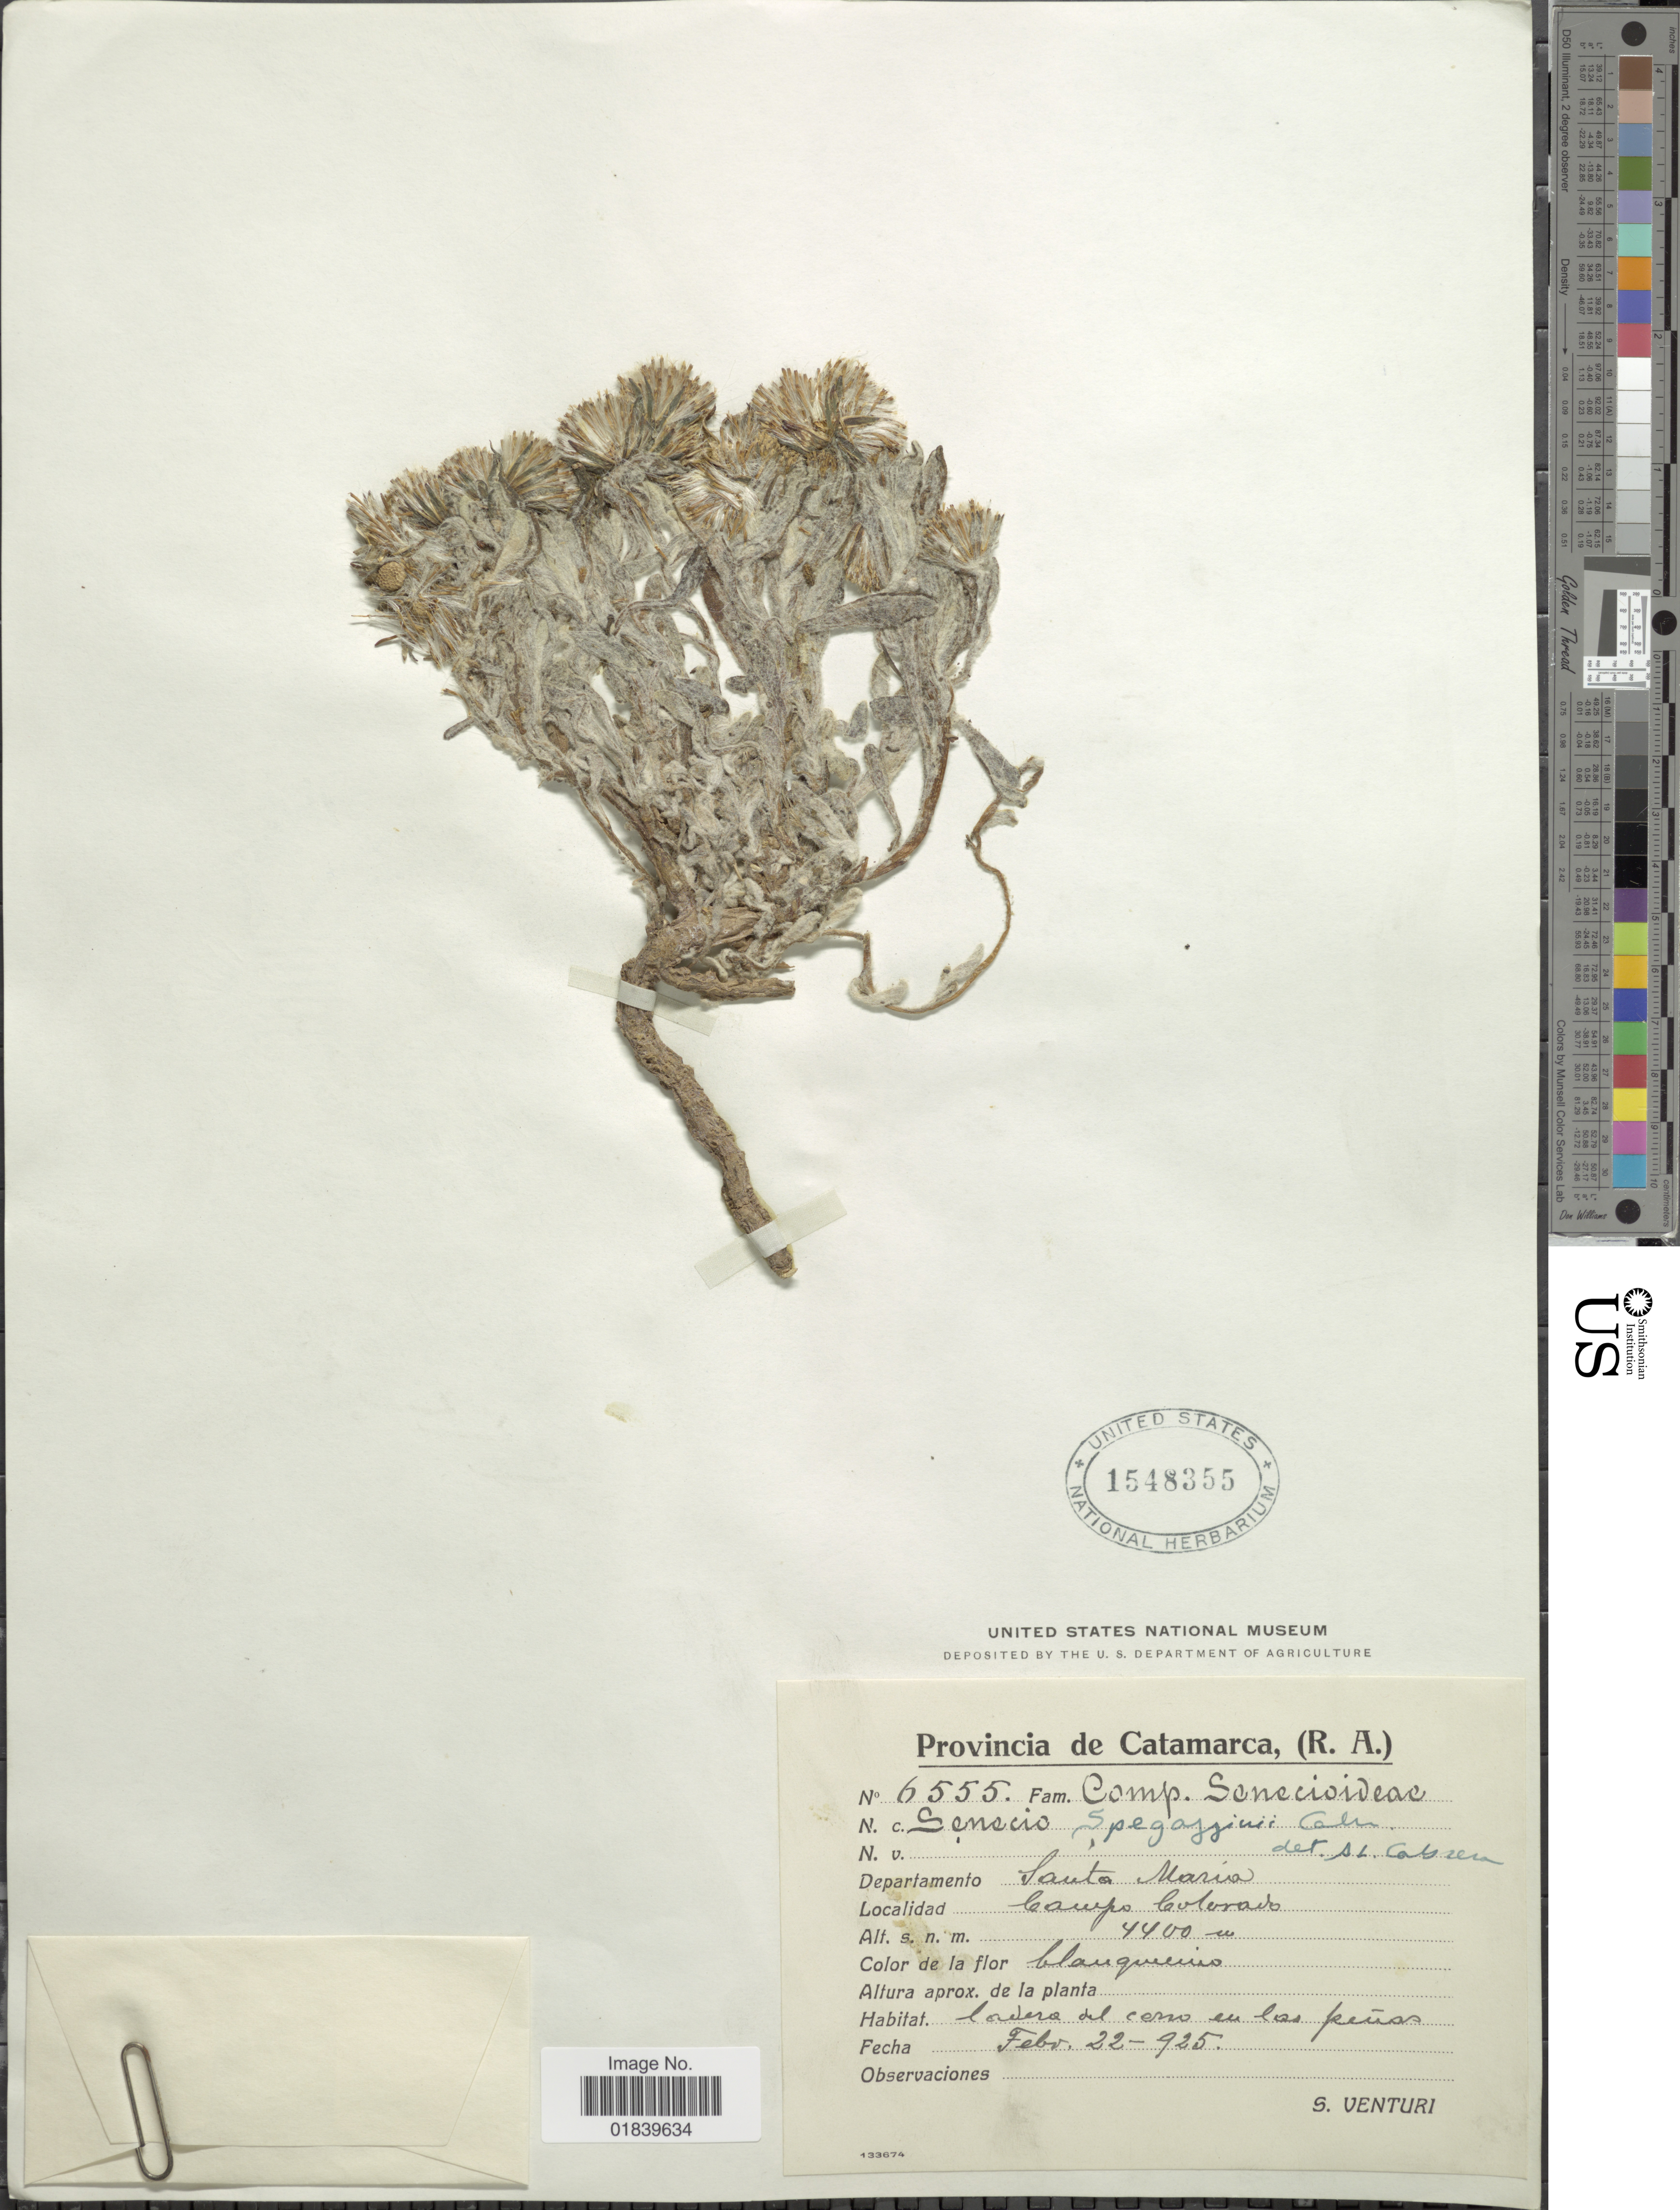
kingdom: Plantae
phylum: Tracheophyta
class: Magnoliopsida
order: Asterales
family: Asteraceae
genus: Senecio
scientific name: Senecio spegazzinii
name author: Cabrera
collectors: S. Venturi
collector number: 6555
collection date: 1925-02-22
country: Argentina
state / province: Catamarca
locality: Provincia de Catamarca, (R. A). Departamento Santa Maria. Campo Colorado.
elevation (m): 4400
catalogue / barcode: US 1548355